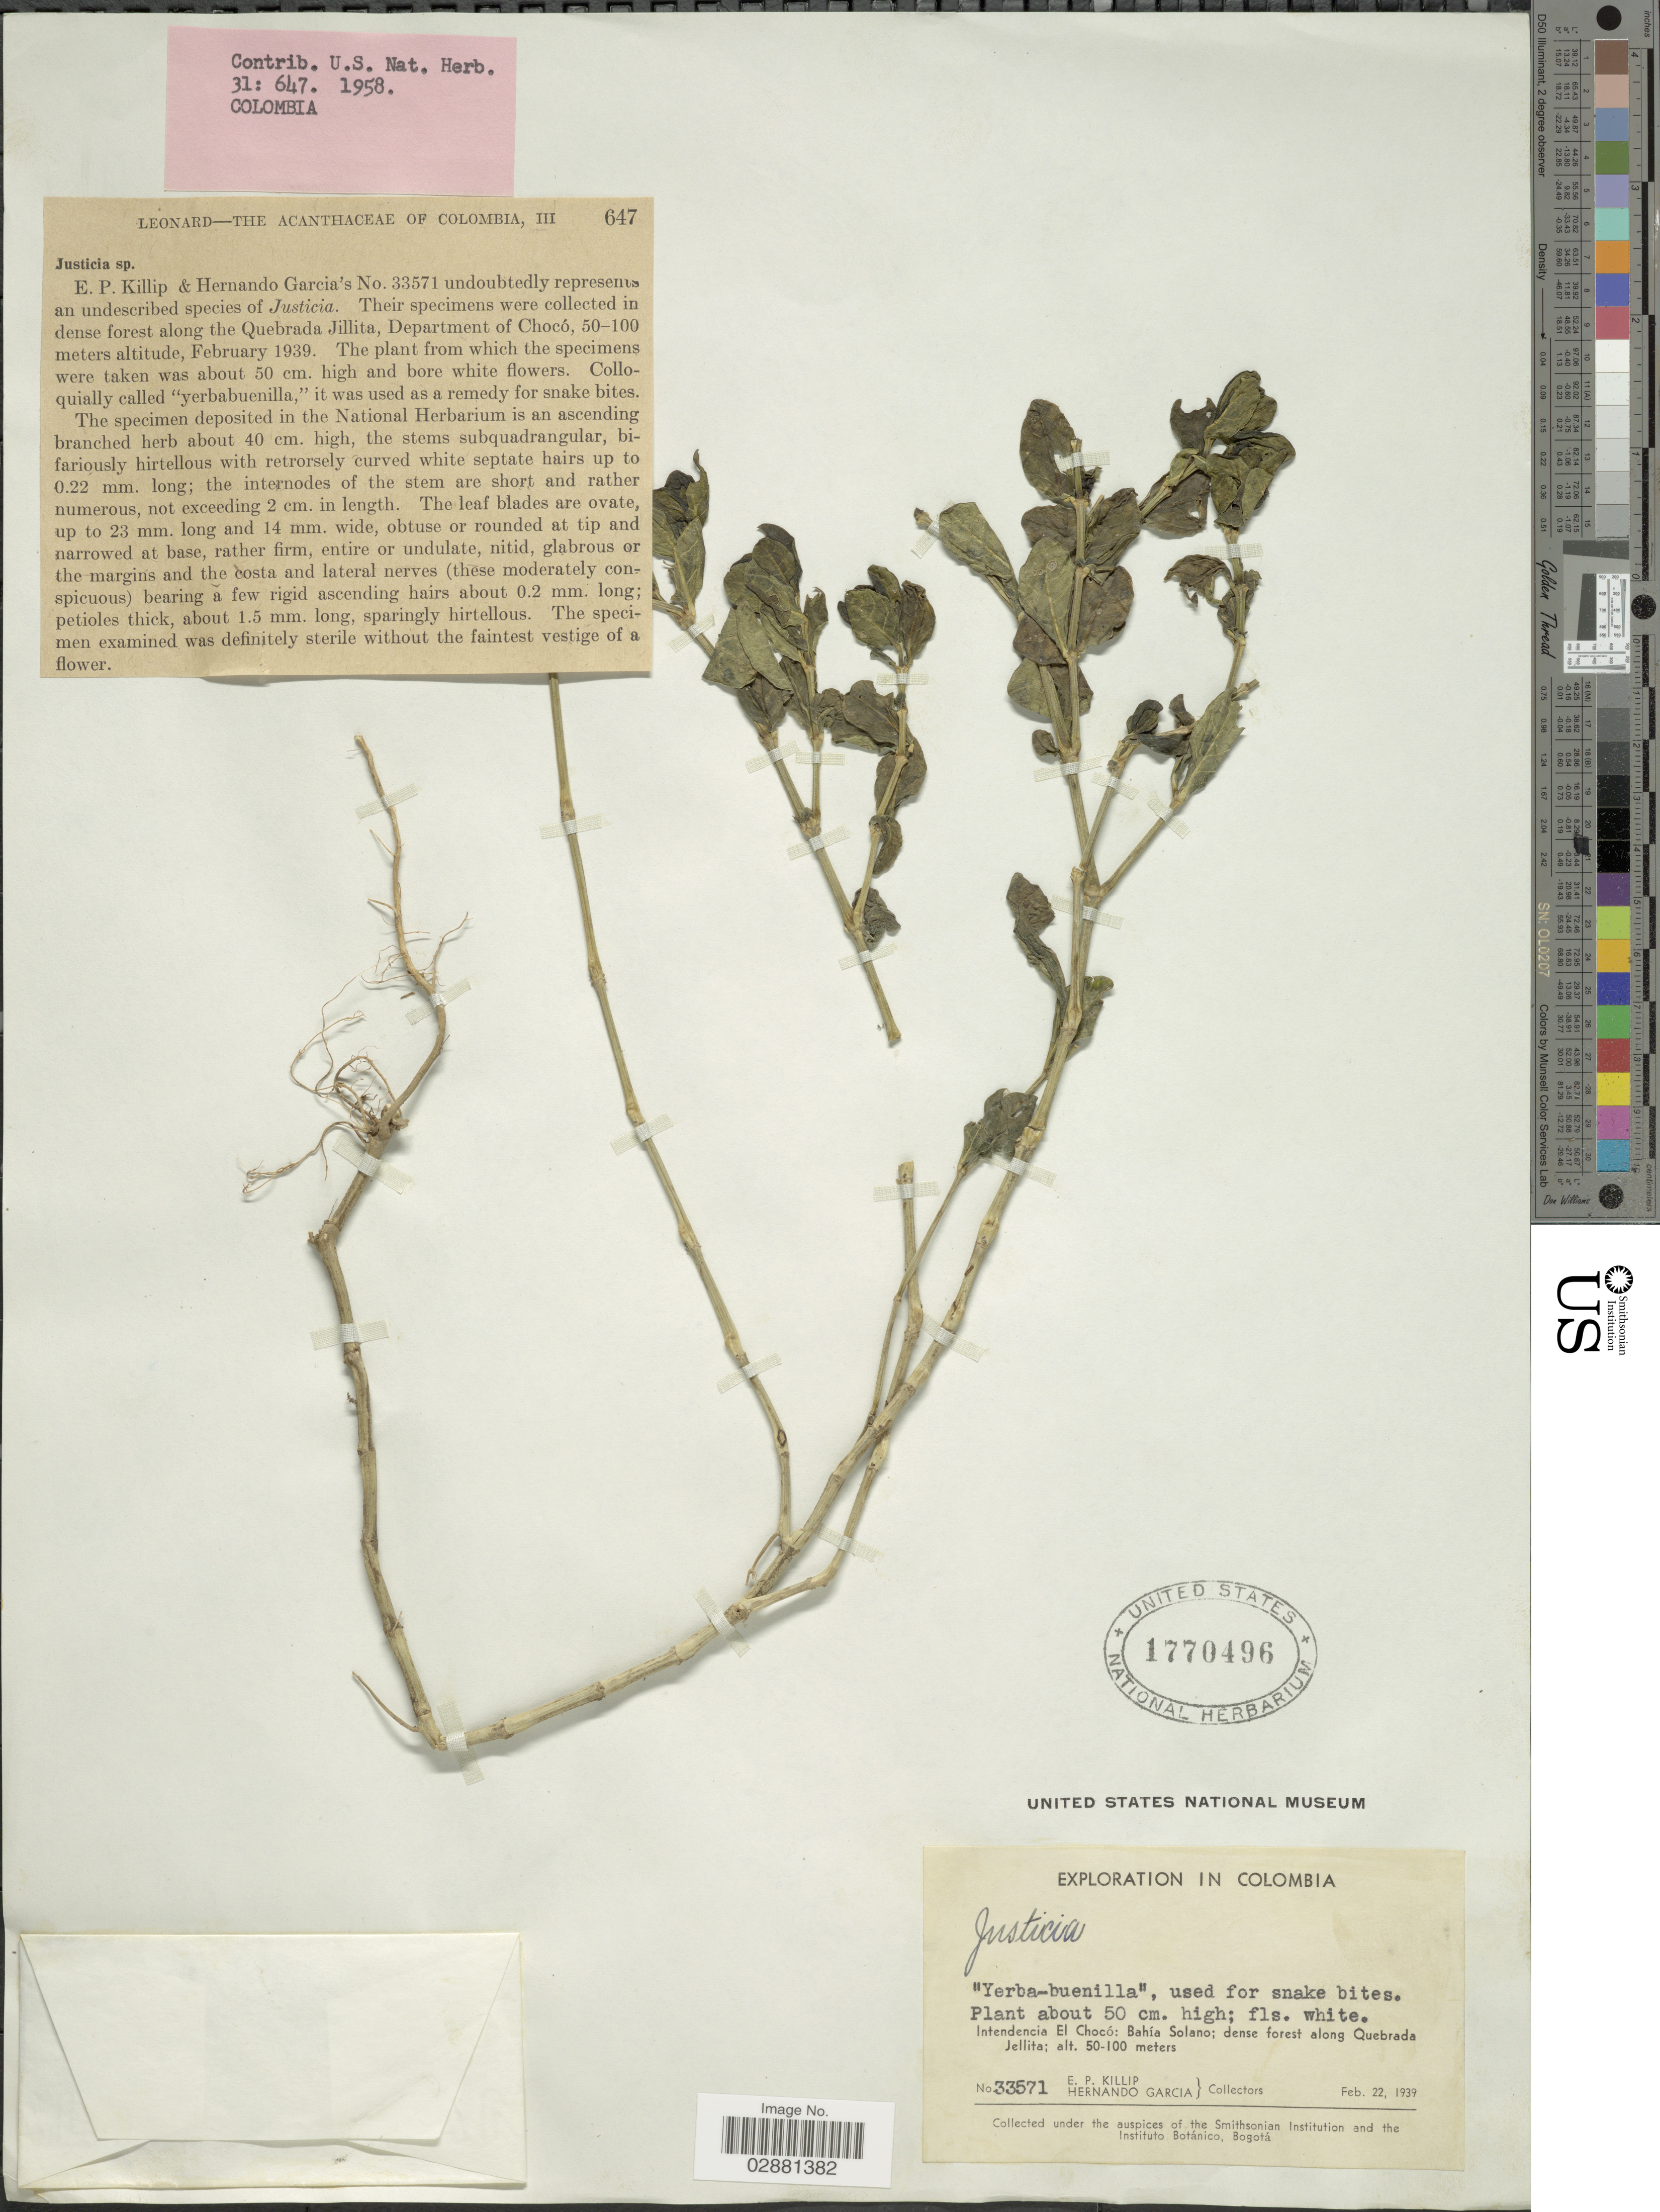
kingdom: Plantae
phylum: Tracheophyta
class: Magnoliopsida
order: Lamiales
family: Acanthaceae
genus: Justicia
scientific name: Justicia sp.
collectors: E. P. Killip & H. Garcia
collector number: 33571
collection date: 1939-02-22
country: Colombia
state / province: Chocó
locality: Intendencia El Chocó: Bahia Solano; dense forest along Quebrada Jellita.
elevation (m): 50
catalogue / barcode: US 1770496